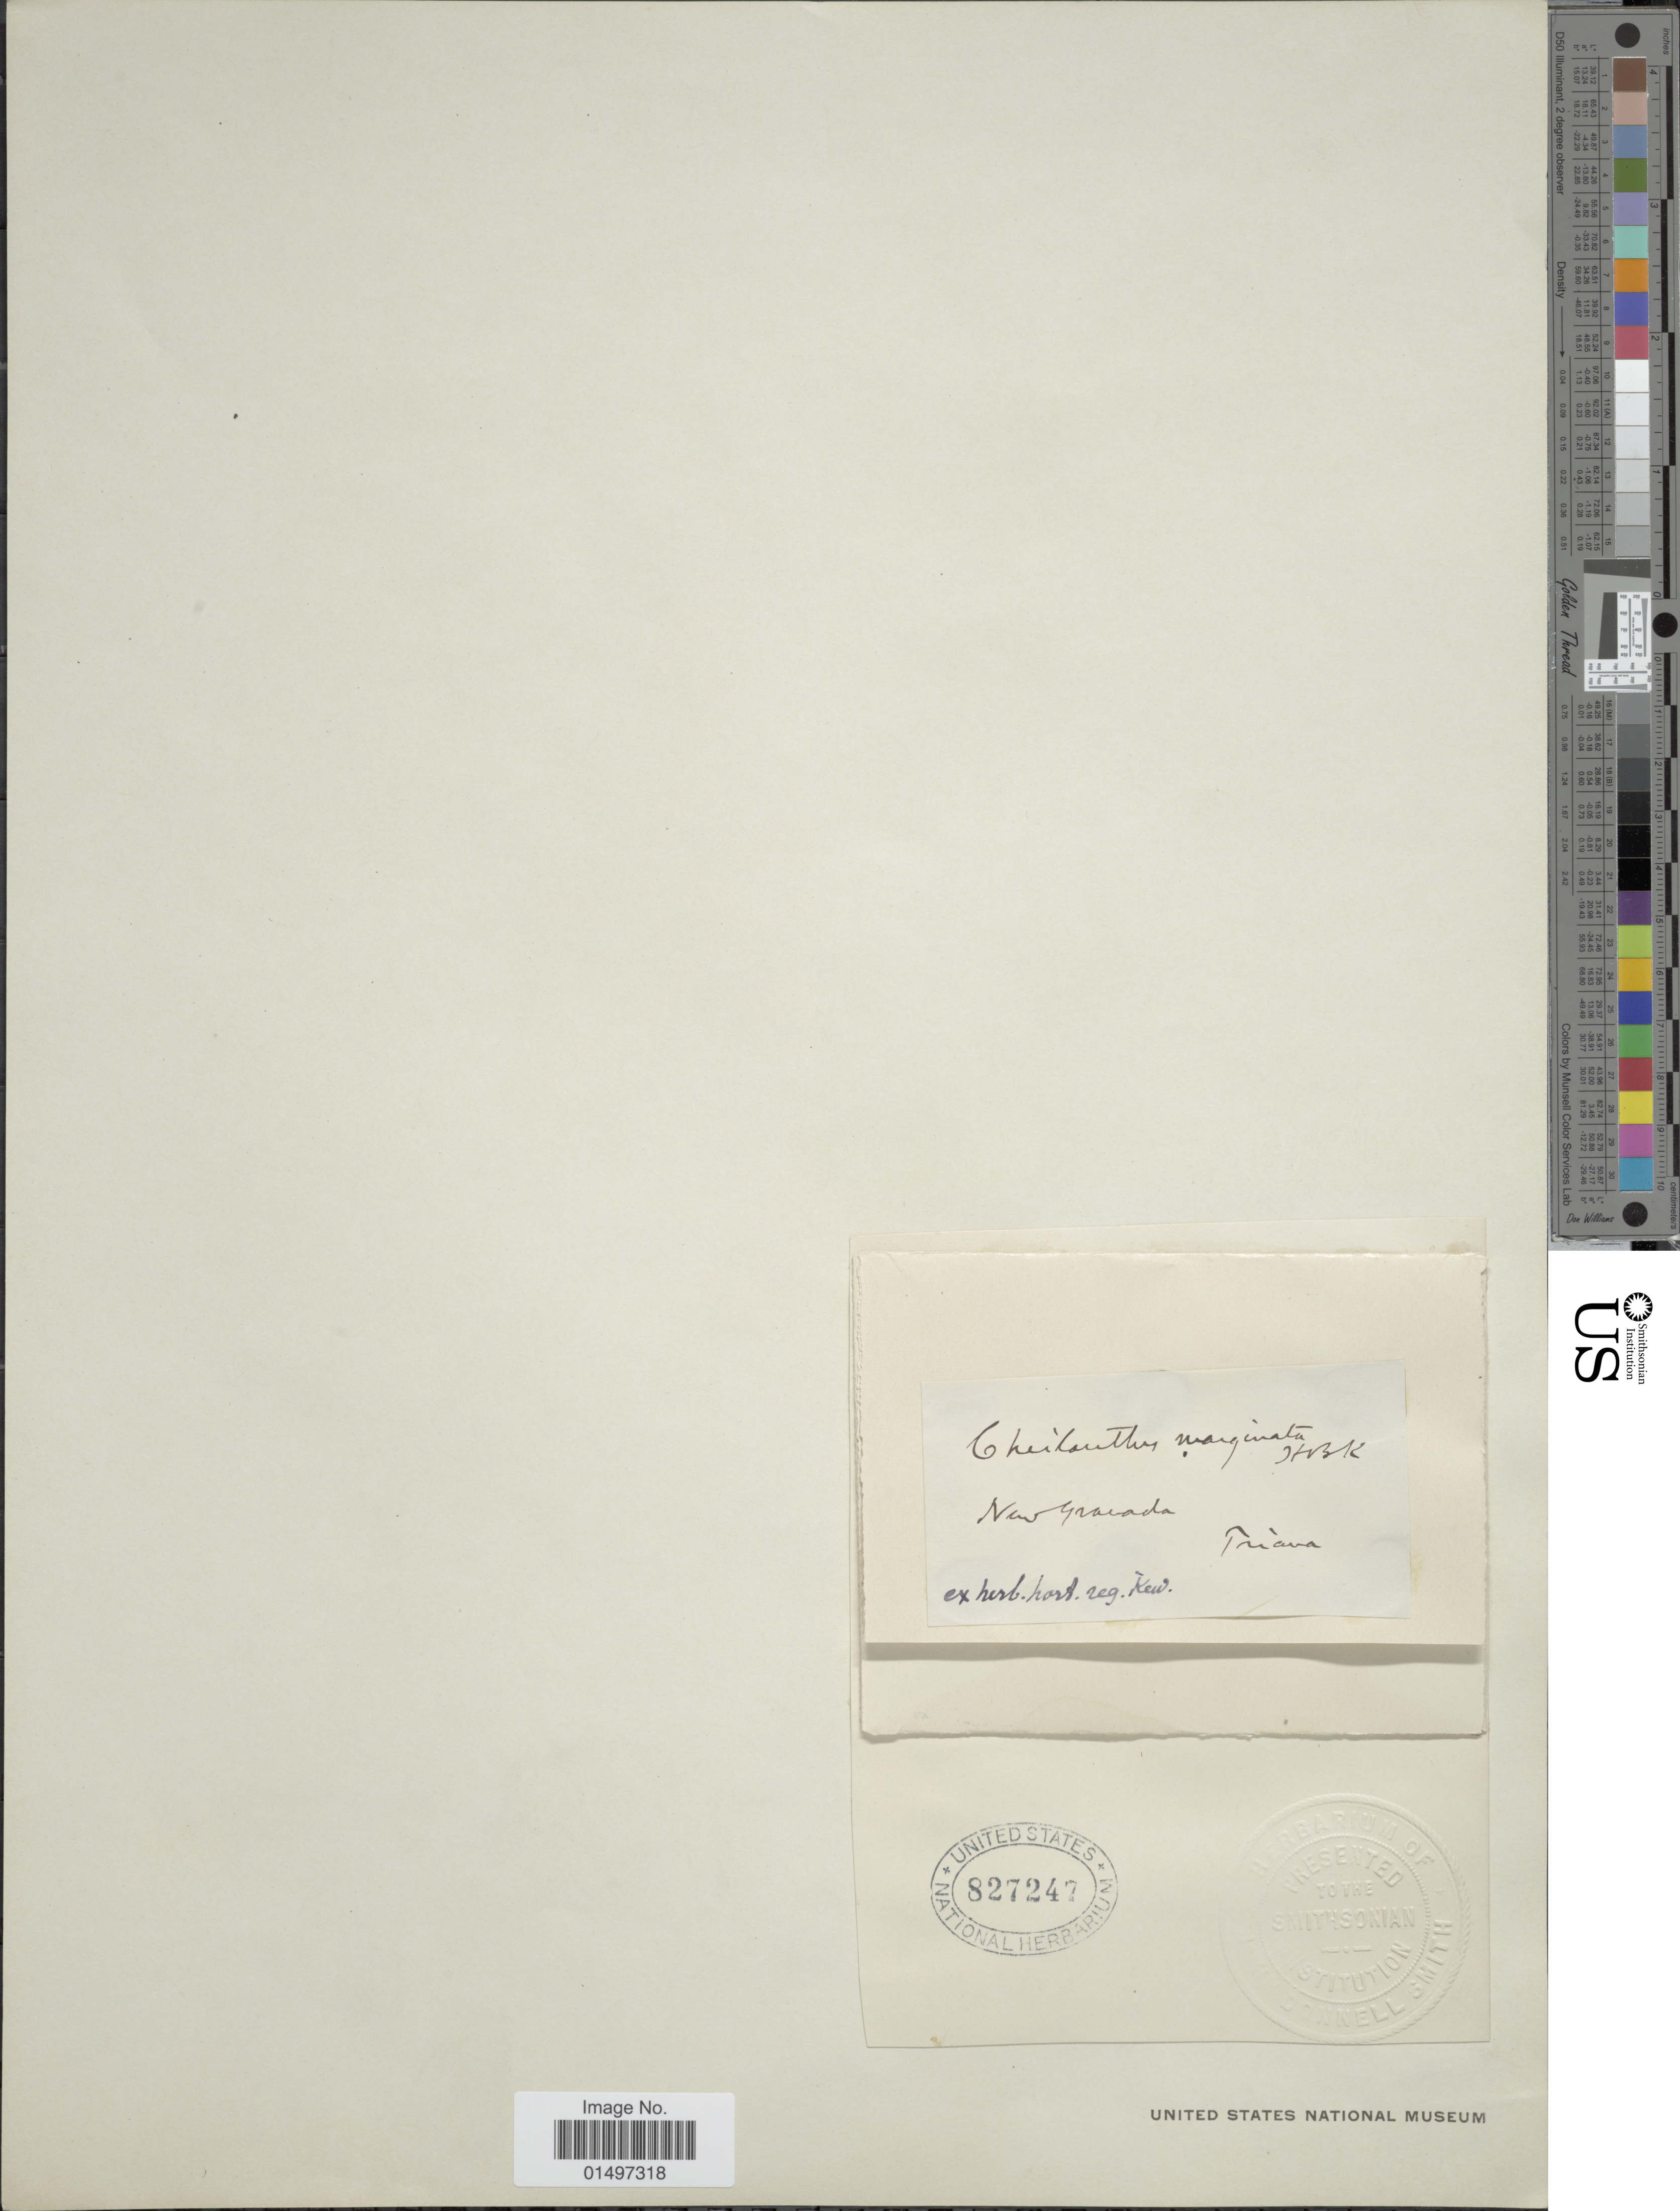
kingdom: Plantae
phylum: Tracheophyta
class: Polypodiopsida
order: Polypodiales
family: Pteridaceae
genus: Gaga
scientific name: Gaga marginata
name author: (Kunth) Fay W. Li & Windham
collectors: Triana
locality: New Granada.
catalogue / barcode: US 827247